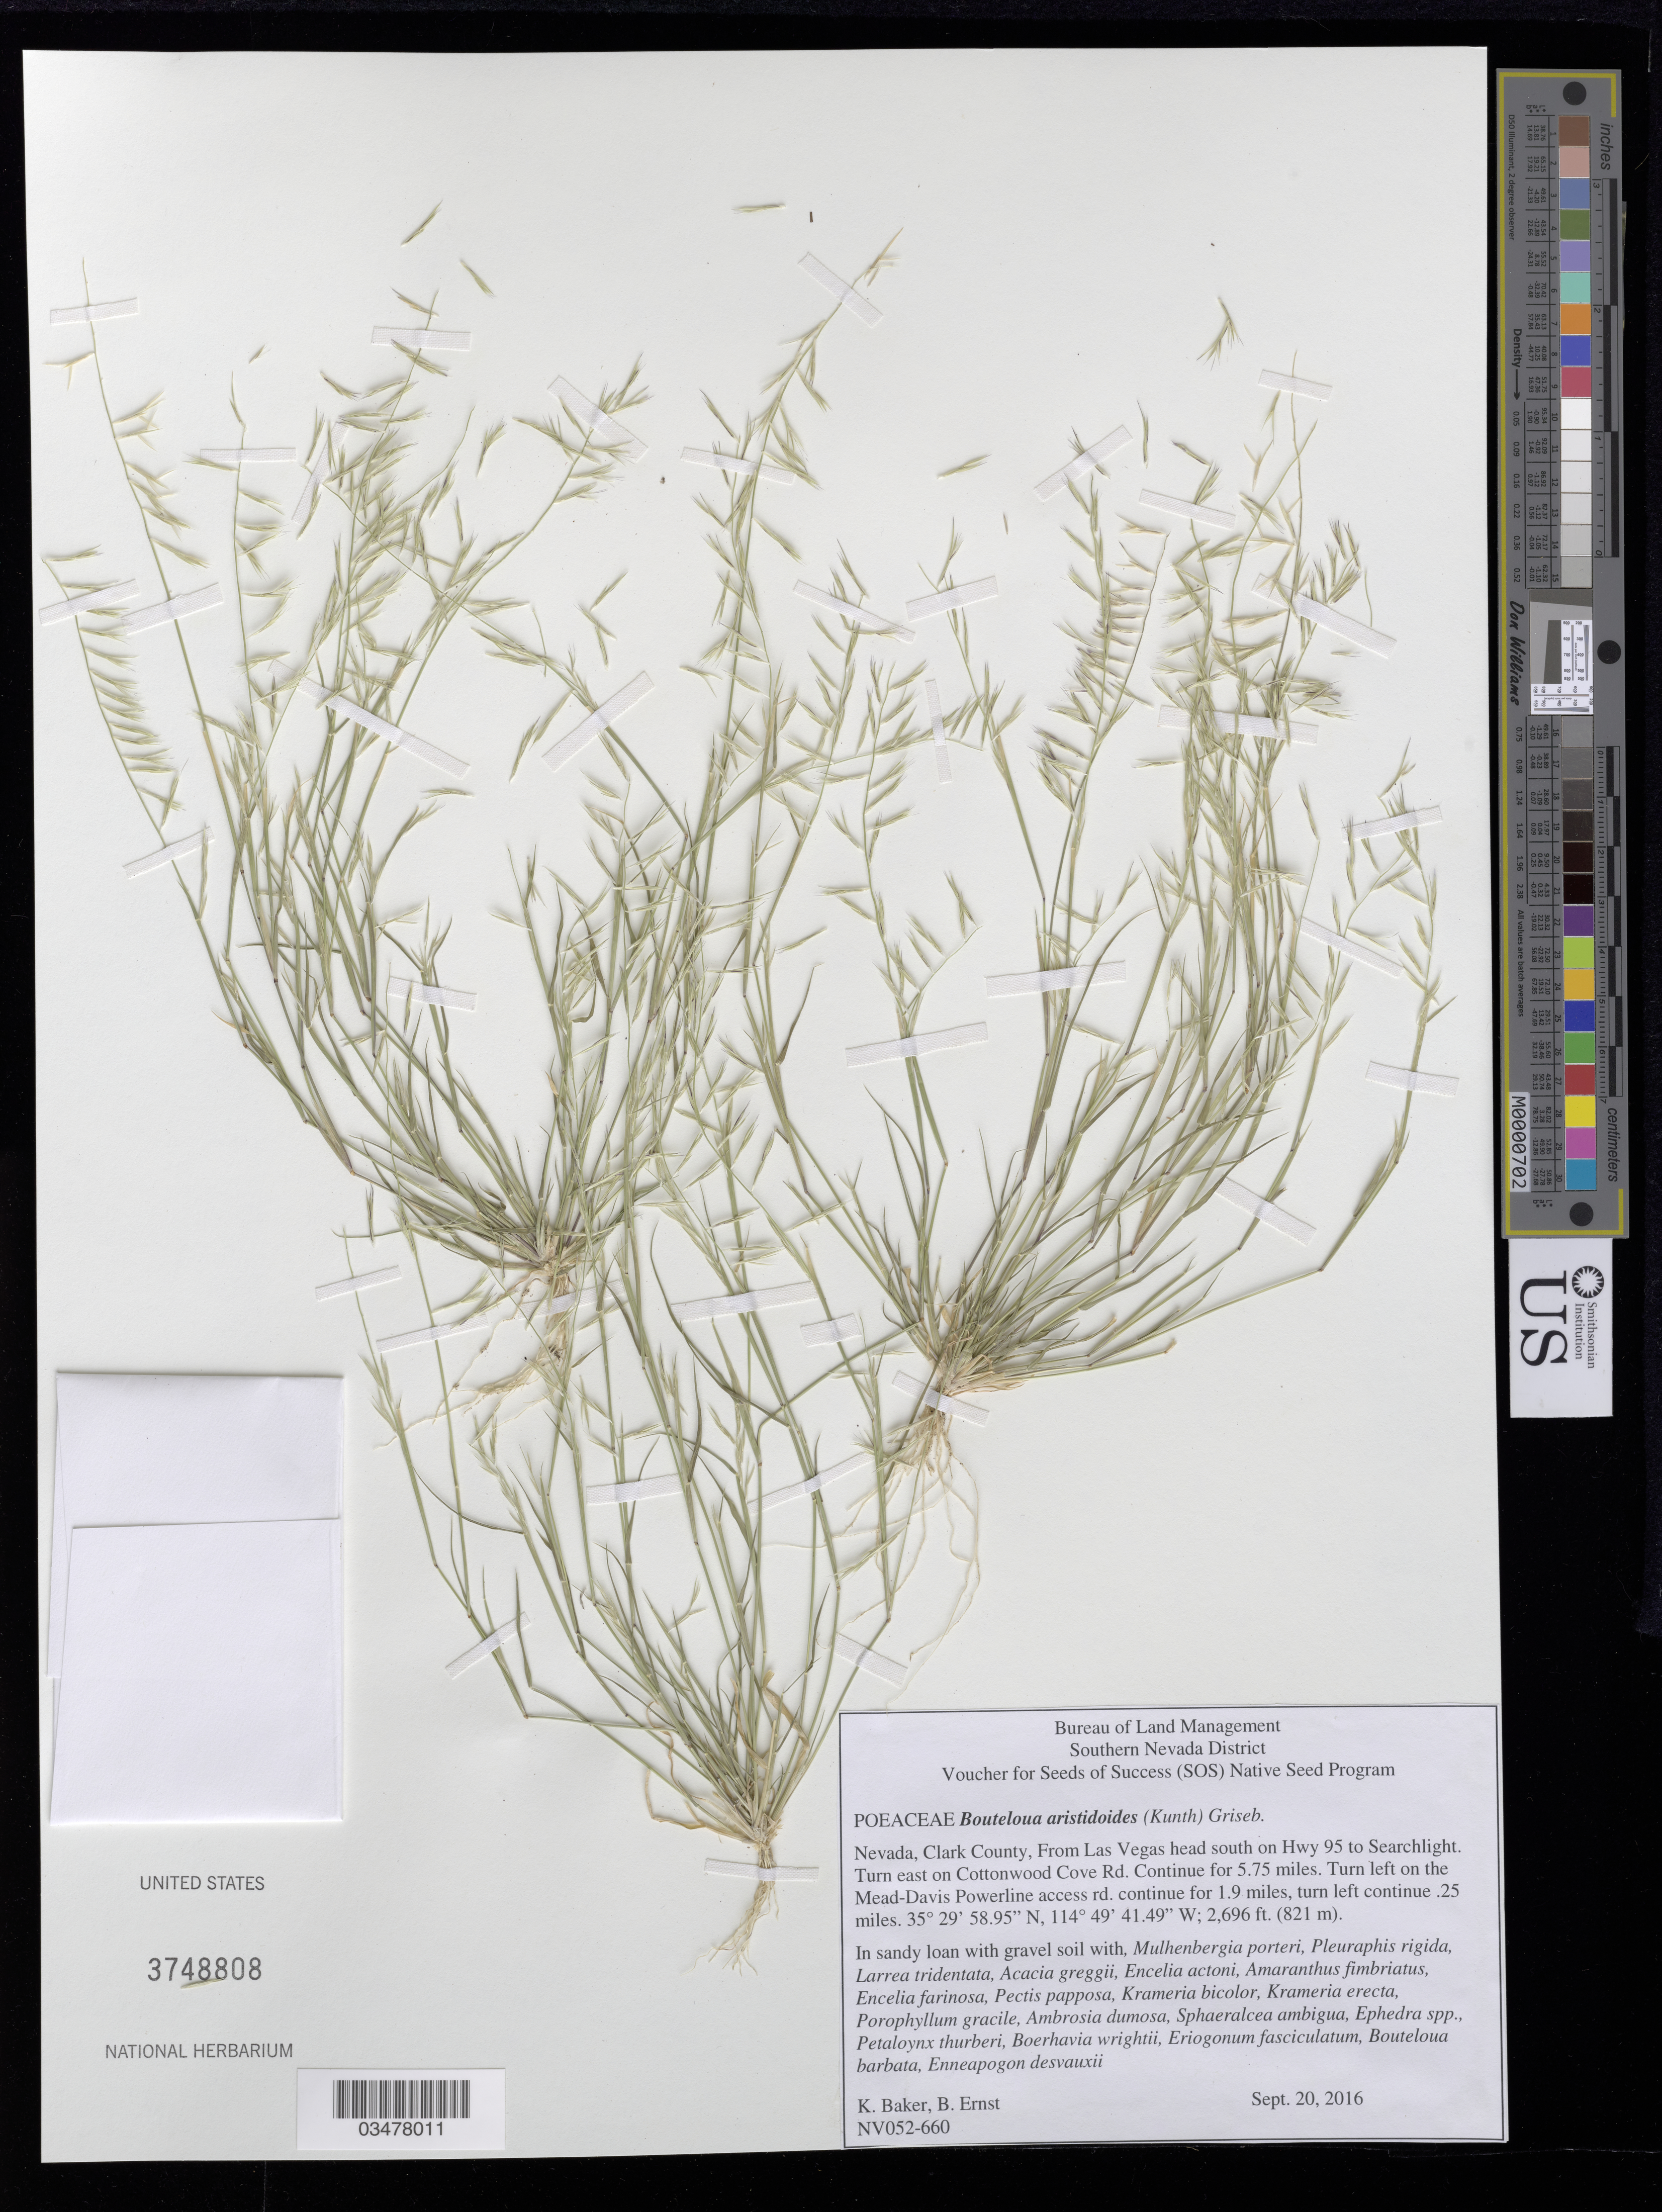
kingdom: Plantae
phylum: Tracheophyta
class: Liliopsida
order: Poales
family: Poaceae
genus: Bouteloua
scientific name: Bouteloua aristidoides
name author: (Kunth) Griseb.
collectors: K. Baker & B. Ernst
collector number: NV052-660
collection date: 2016-09-20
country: United States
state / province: Nevada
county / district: Clark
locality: Mead-Davis Powerline Rd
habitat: Sandy loan with gravel soil. With Larrea tridentata, Acacia greggii, Encelia actoni, Encelia farinosa, Ephedra sp., etc.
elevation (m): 822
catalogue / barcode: US 3748808